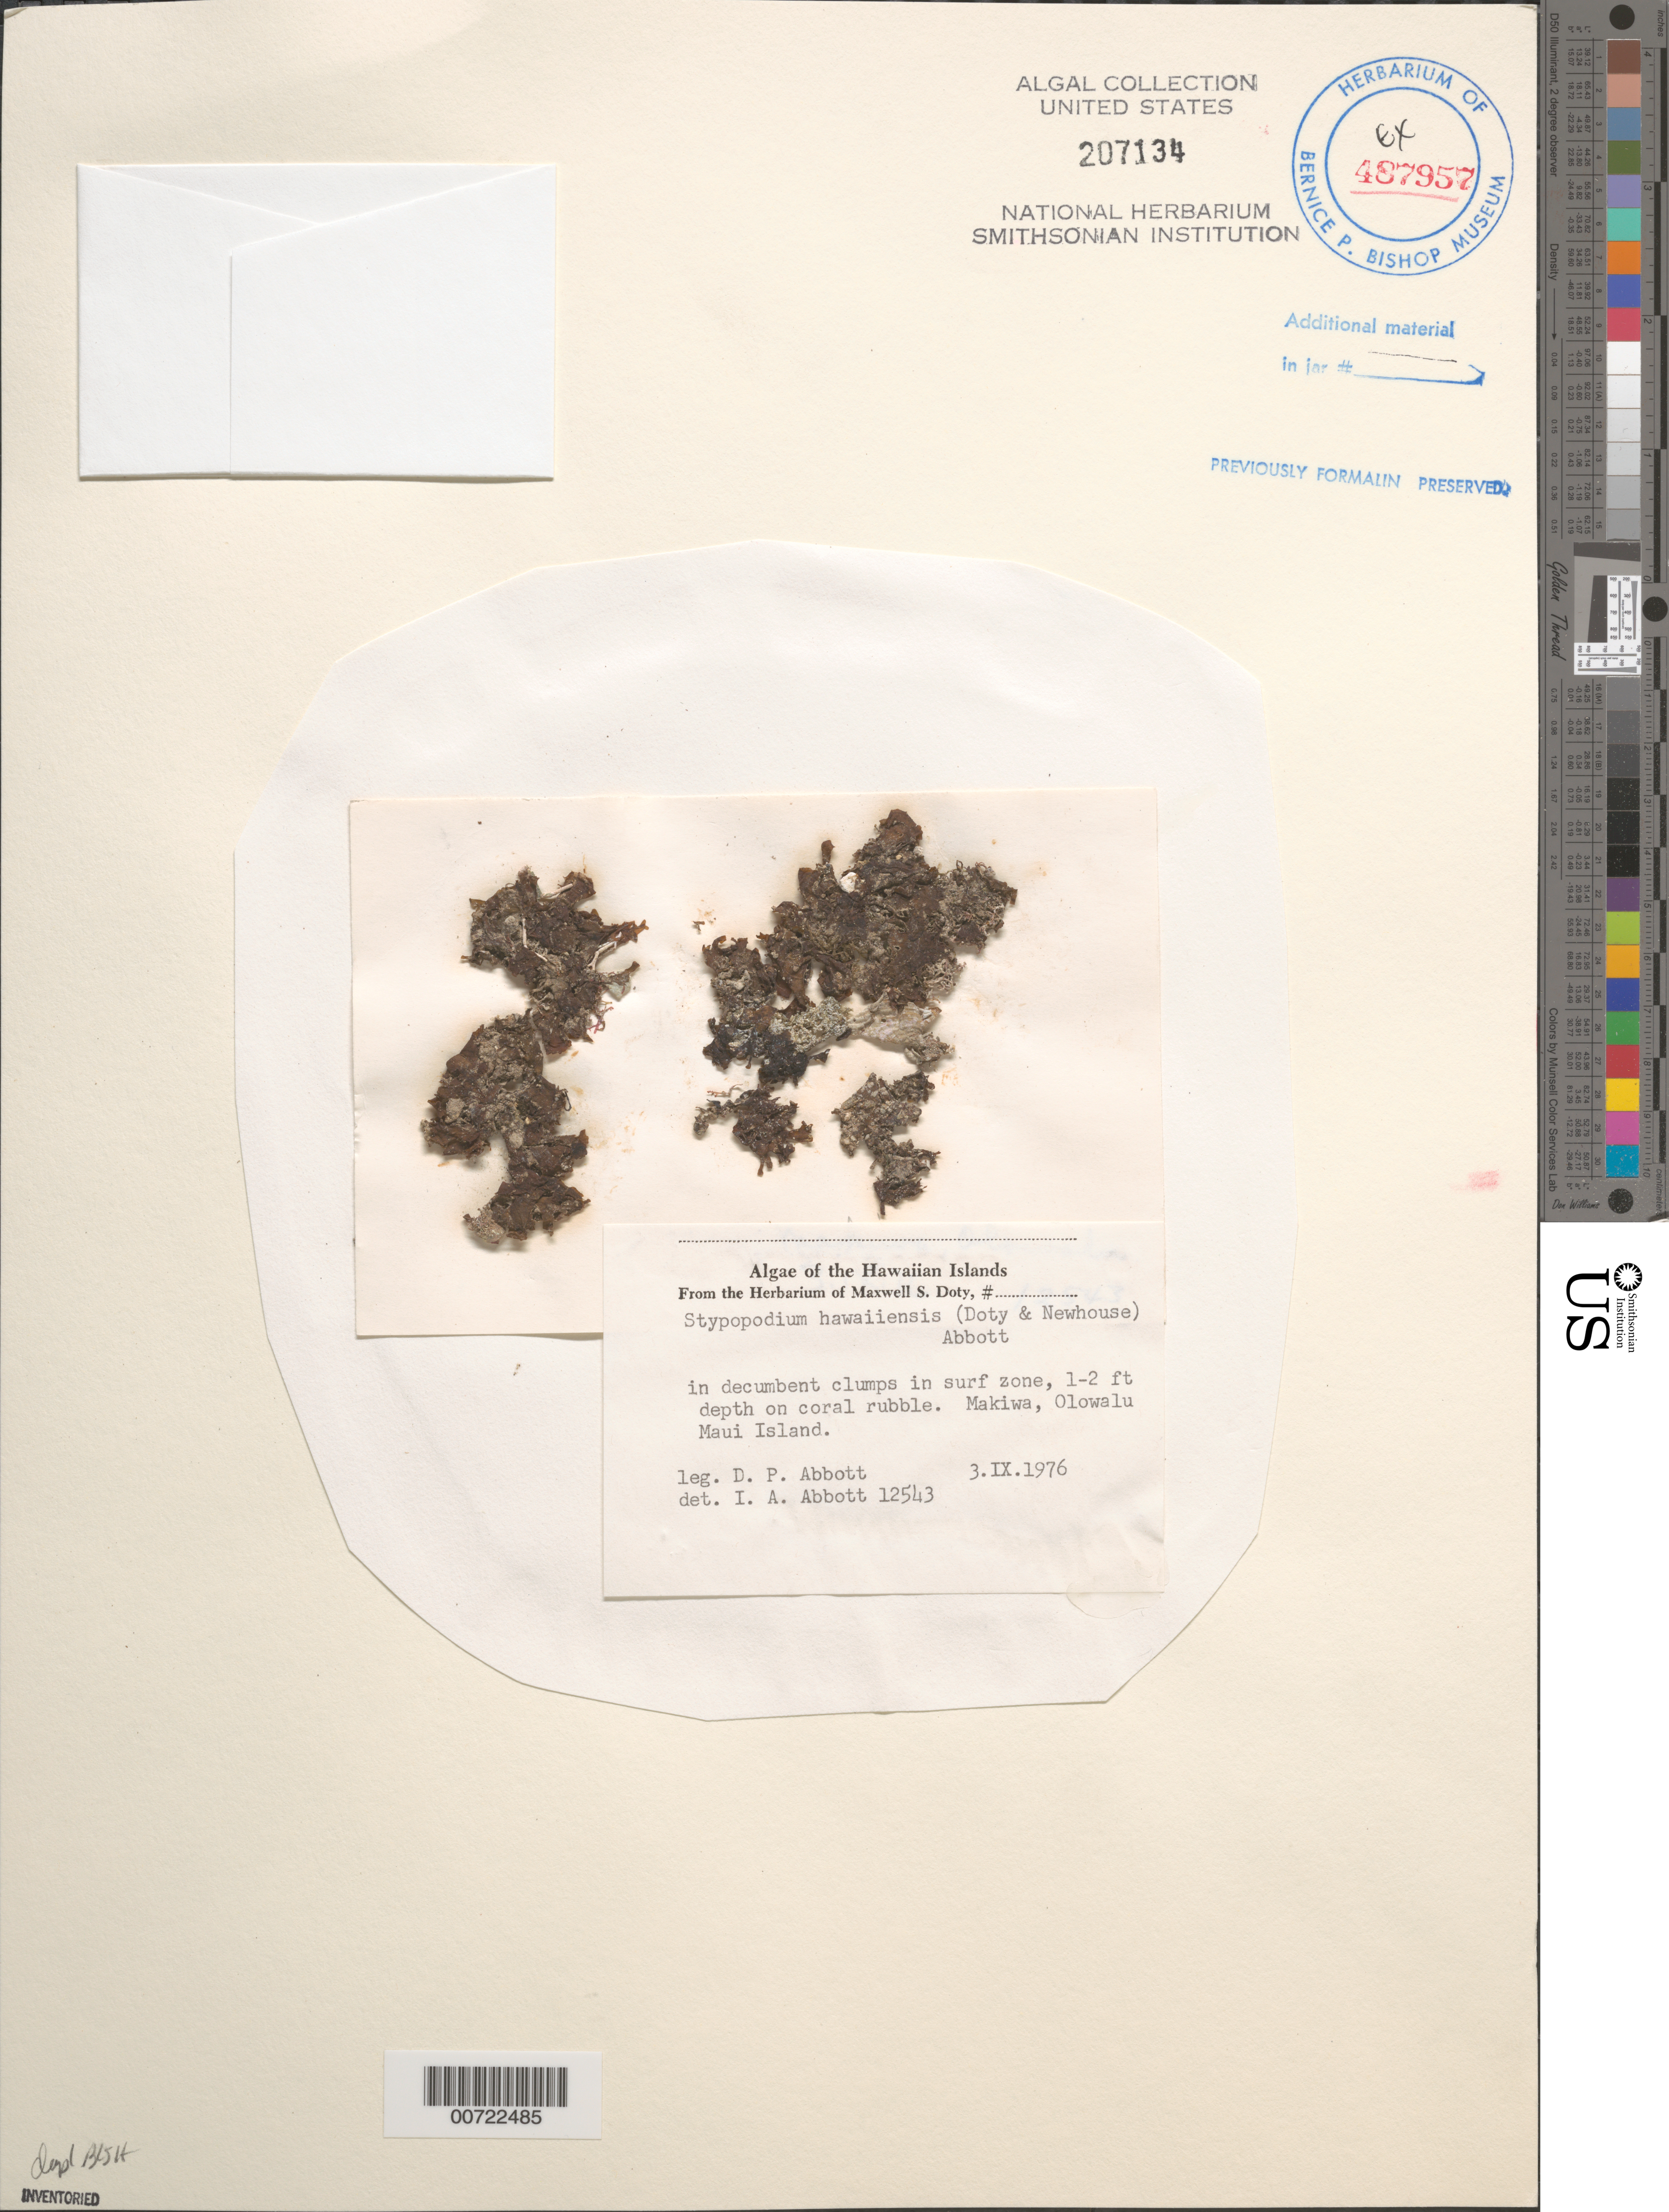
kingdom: Chromista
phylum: Ochrophyta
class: Phaeophyceae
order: Dictyotales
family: Dictyotaceae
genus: Stypopodium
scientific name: Stypopodium flabelliforme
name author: Weber Bosse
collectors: D. P. Abbott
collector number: IAA 12543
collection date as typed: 03 Sep 1976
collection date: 1976-09-03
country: United States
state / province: Hawaii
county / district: Maui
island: Maui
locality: Makiwa, Olowalu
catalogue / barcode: US 207134